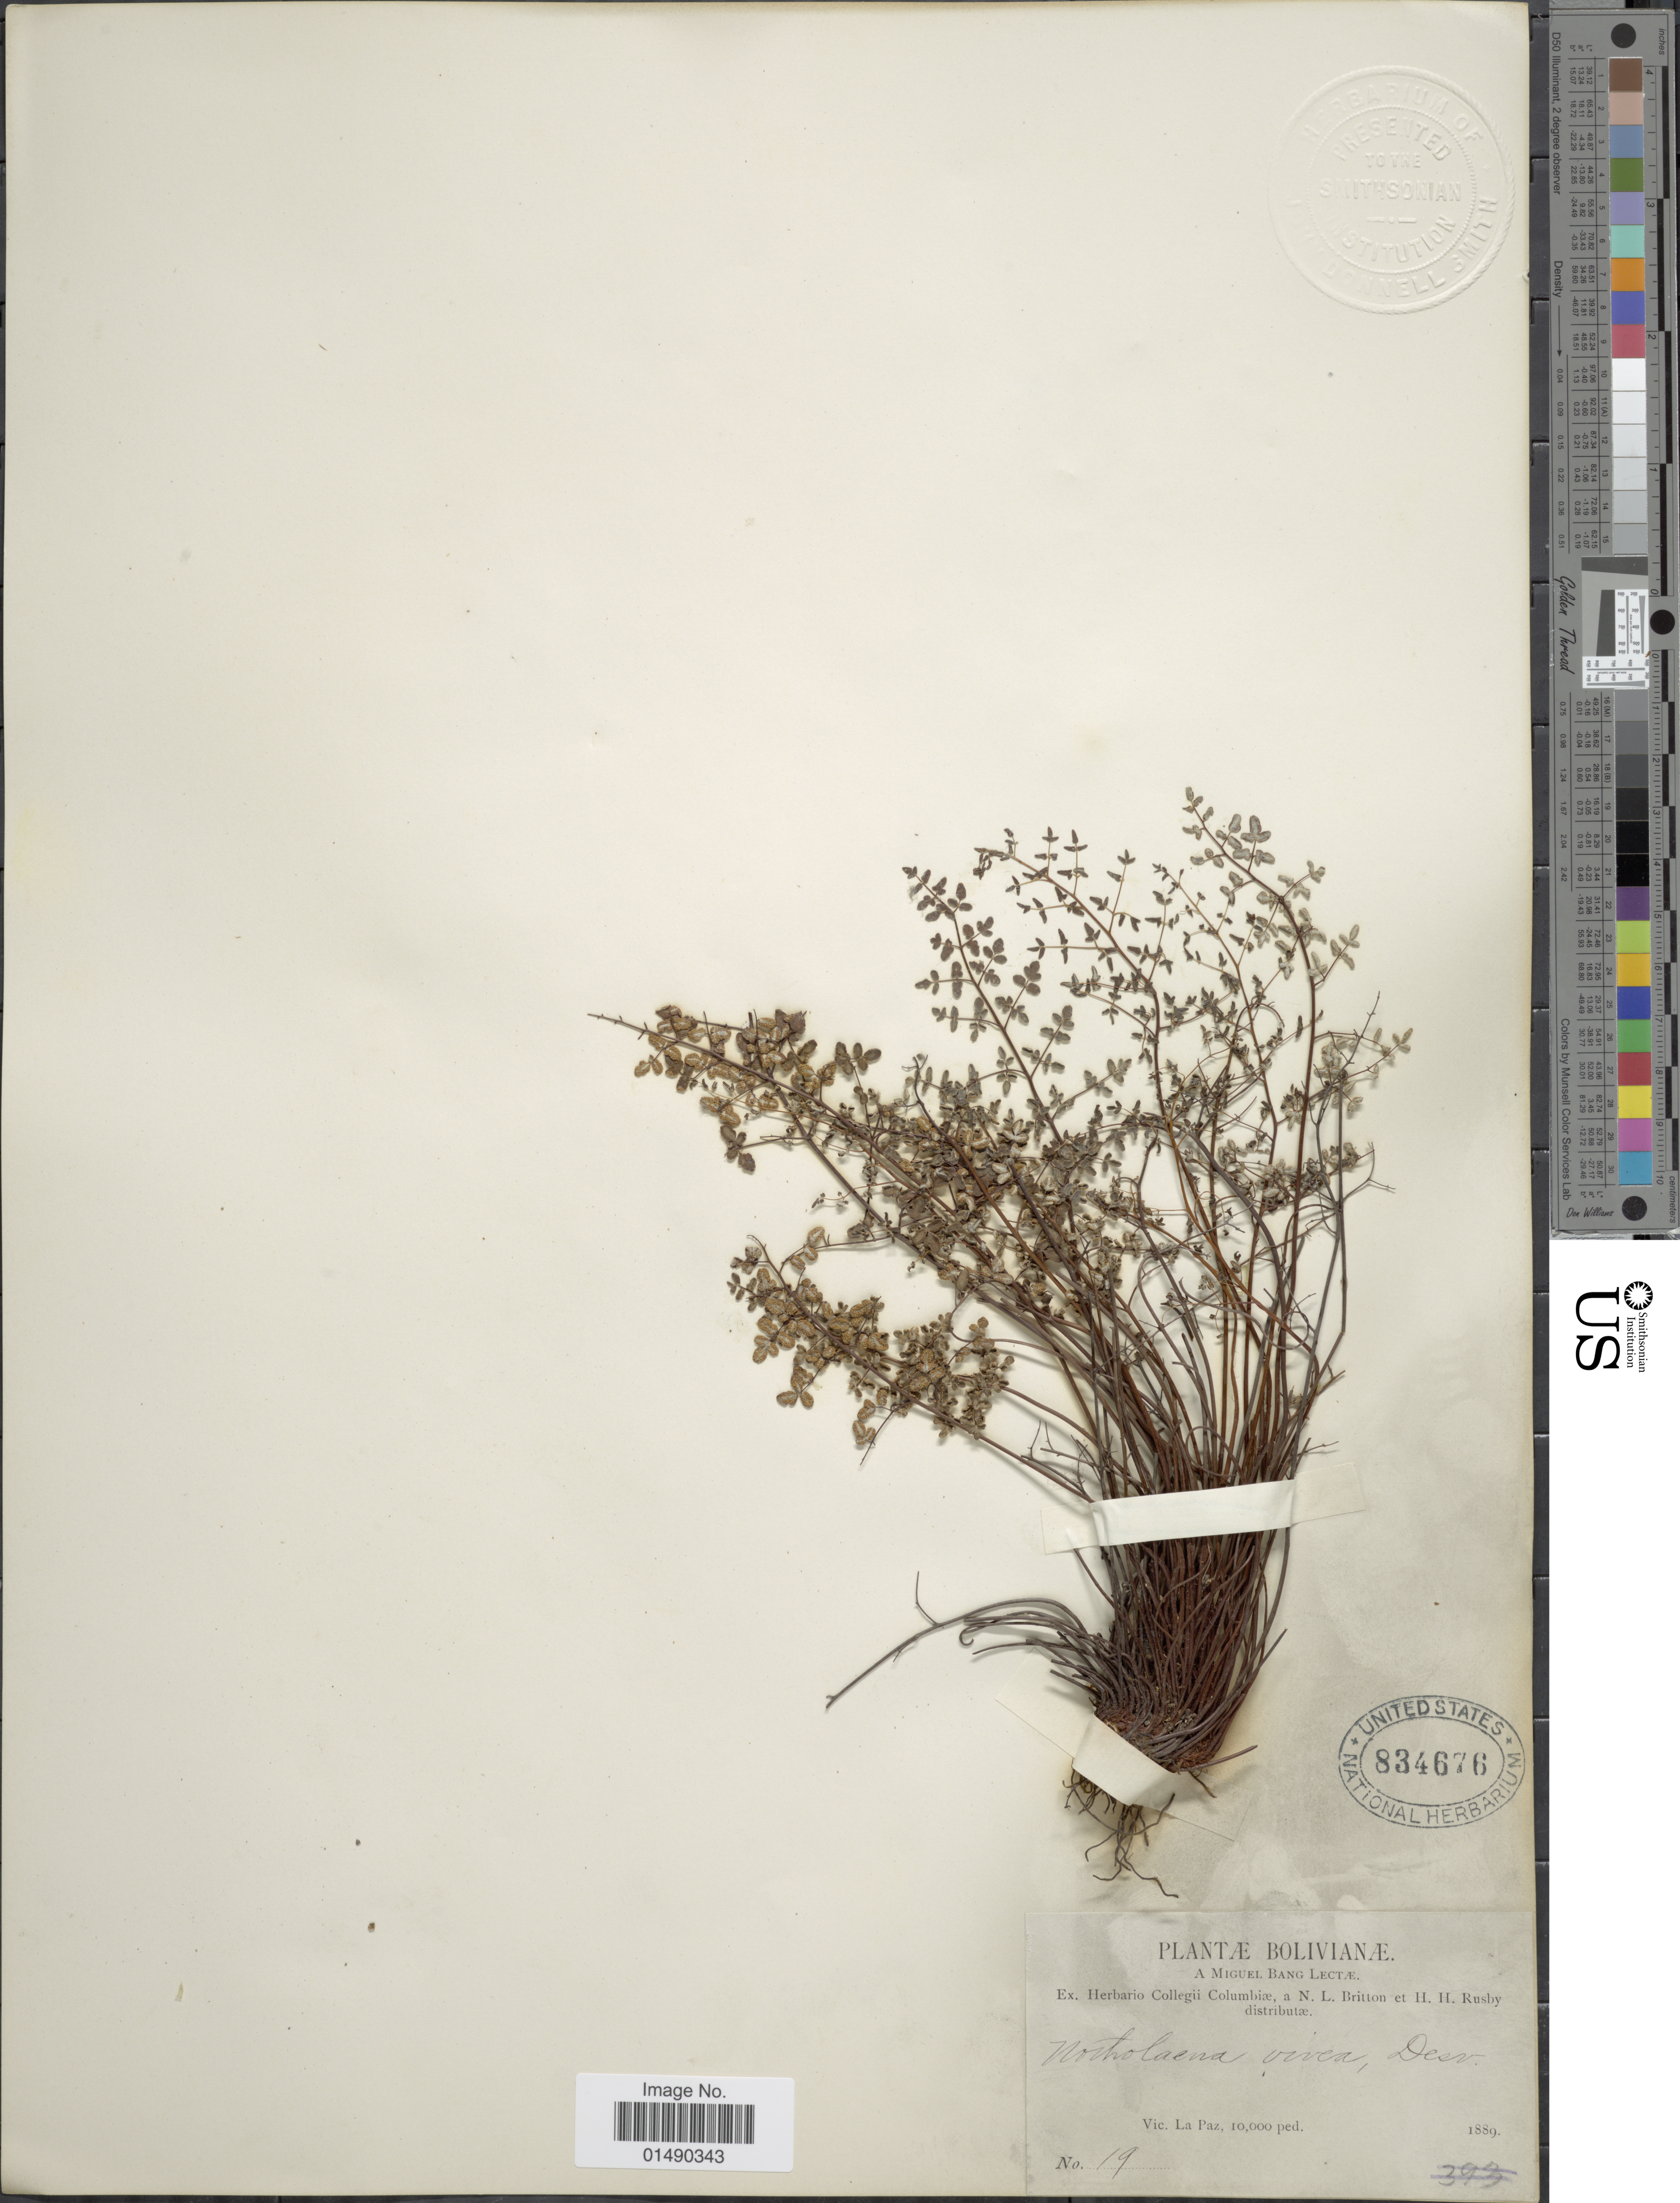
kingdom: Plantae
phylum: Tracheophyta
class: Polypodiopsida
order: Polypodiales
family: Pteridaceae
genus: Argyrochosma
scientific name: Argyrochosma nivea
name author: (Poir.) Windham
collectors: M. Bang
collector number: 19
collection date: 1889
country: Bolivia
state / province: La Paz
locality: South America, Bolivianae, Vic. La Paz.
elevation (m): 3048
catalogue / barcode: US 834676